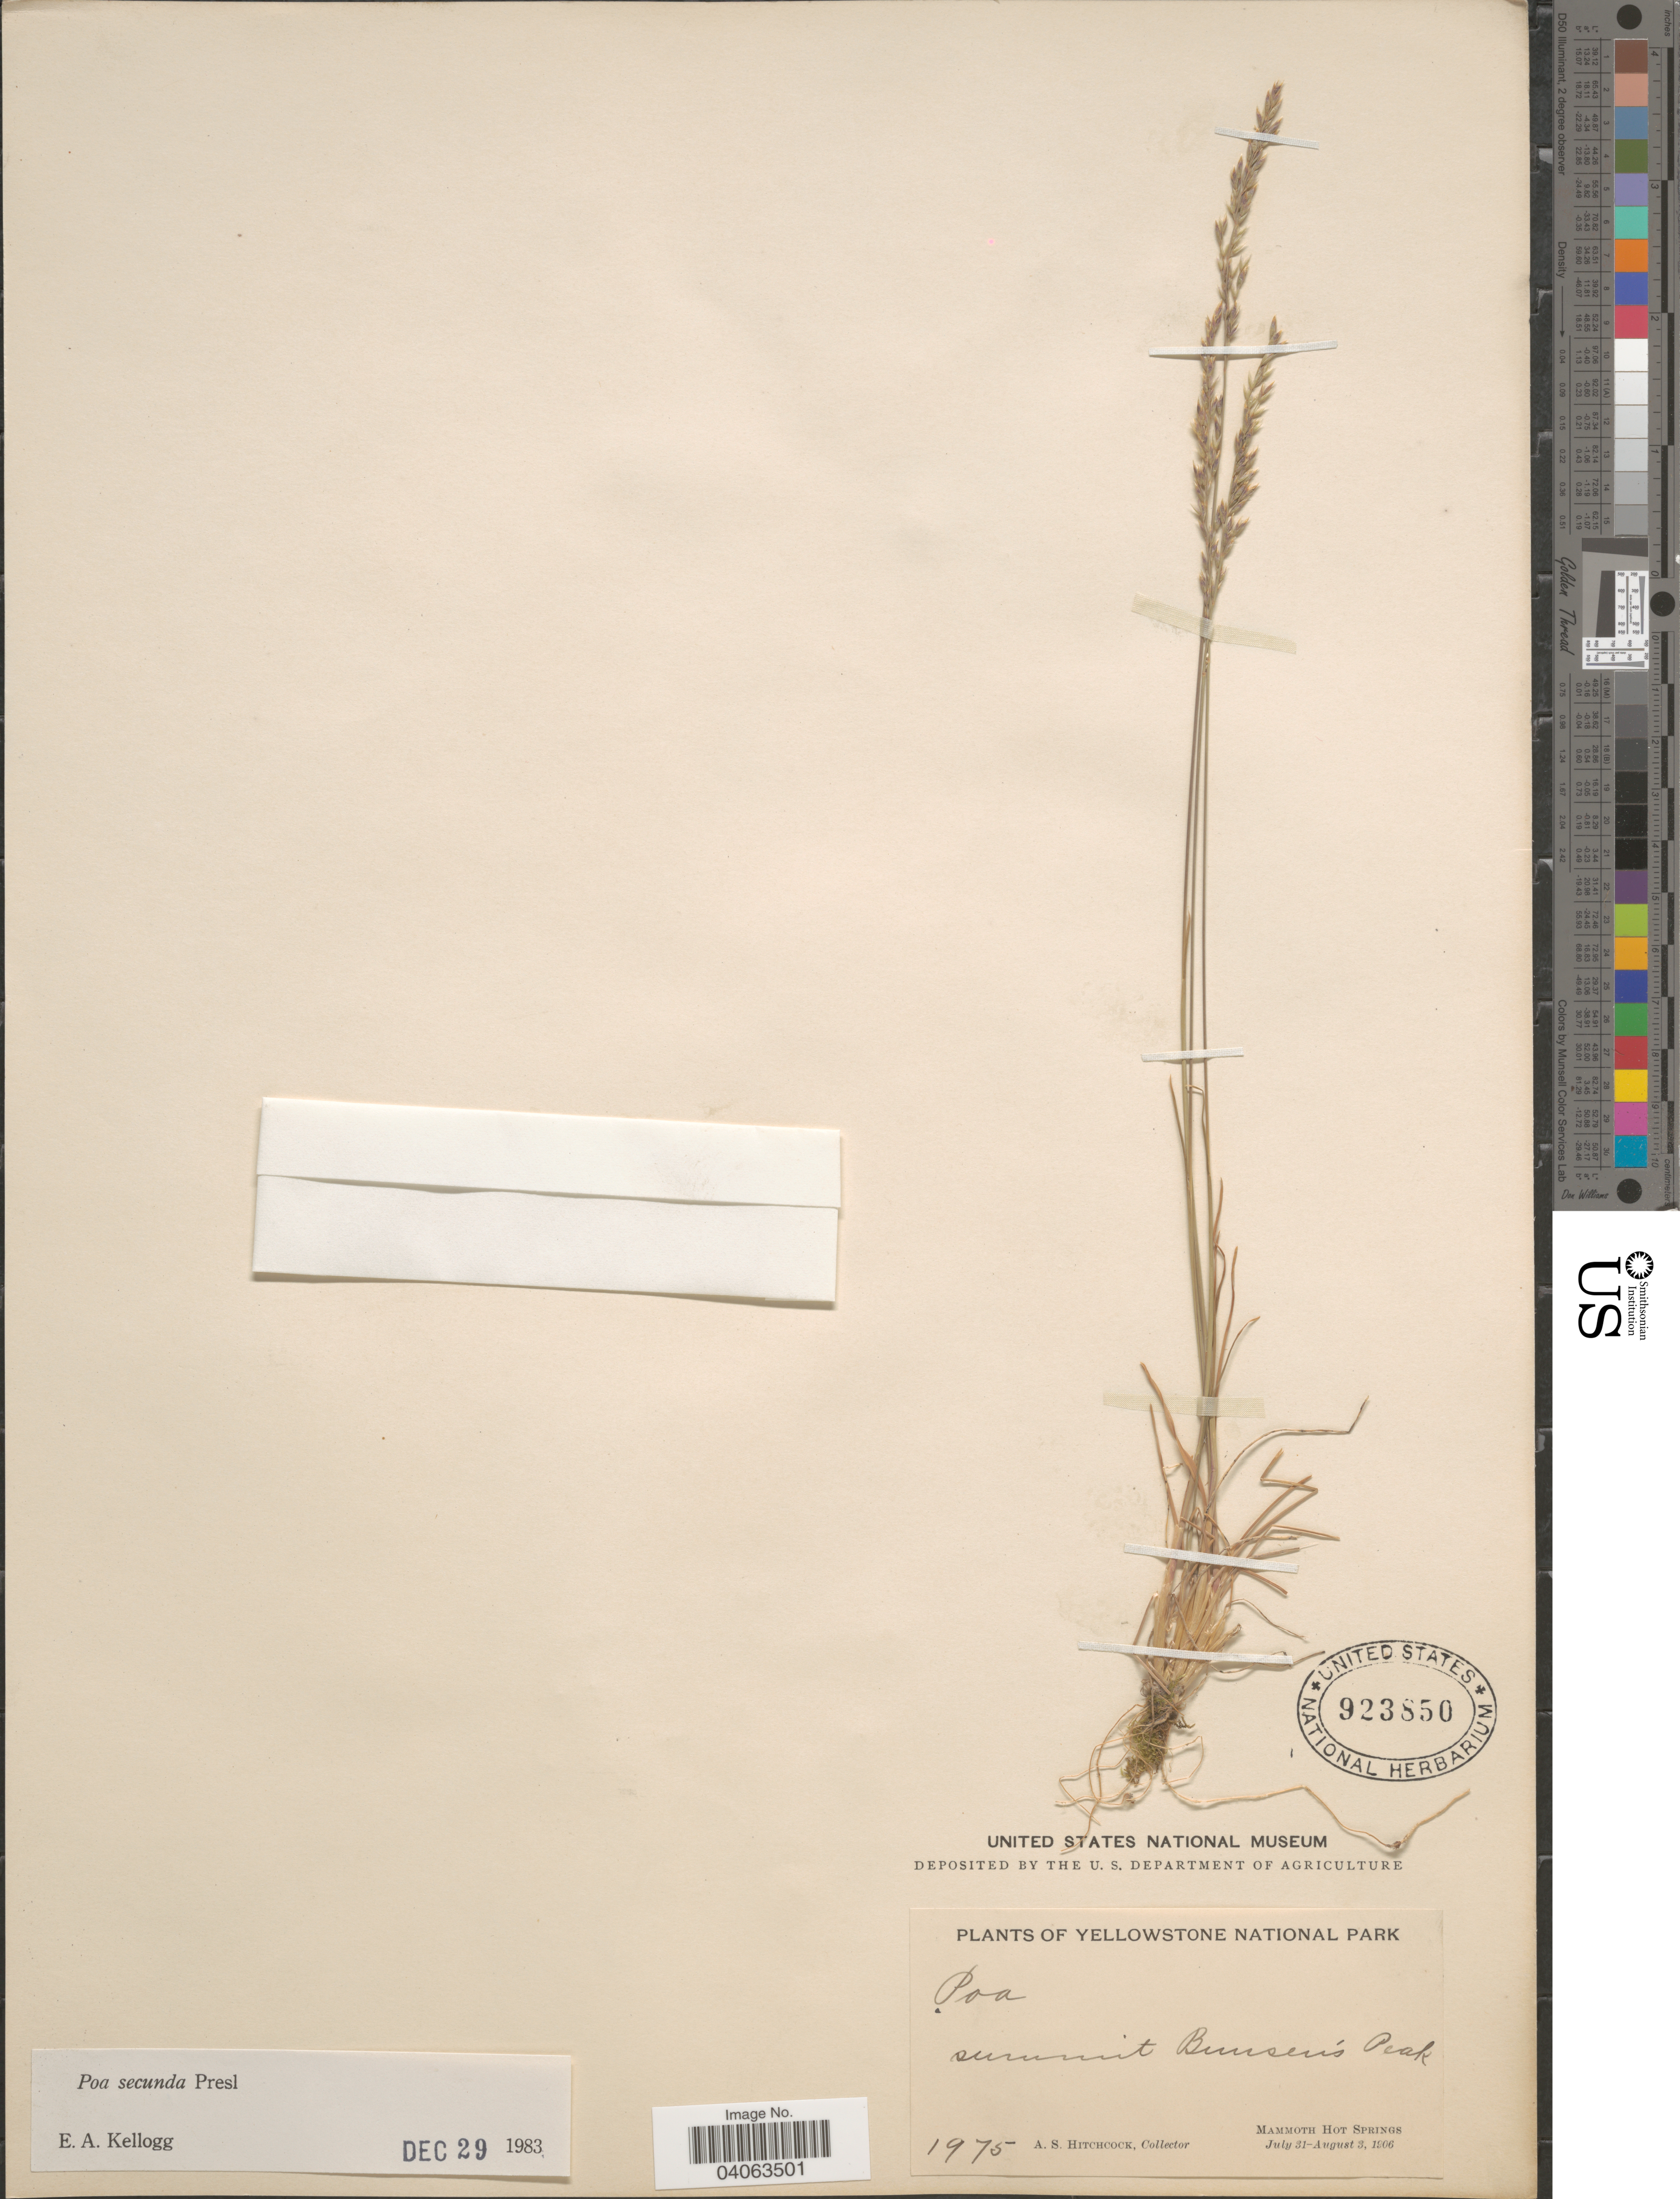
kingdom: Plantae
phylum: Tracheophyta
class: Liliopsida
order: Poales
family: Poaceae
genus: Poa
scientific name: Poa secunda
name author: J. Presl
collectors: A. S. Hitchcock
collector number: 1975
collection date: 1906-07-31/1906-08-03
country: United States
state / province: Wyoming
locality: Yellowstone National Park. Summit Bunsen's Peak. Mammoth Hot Springs.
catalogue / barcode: US 923850